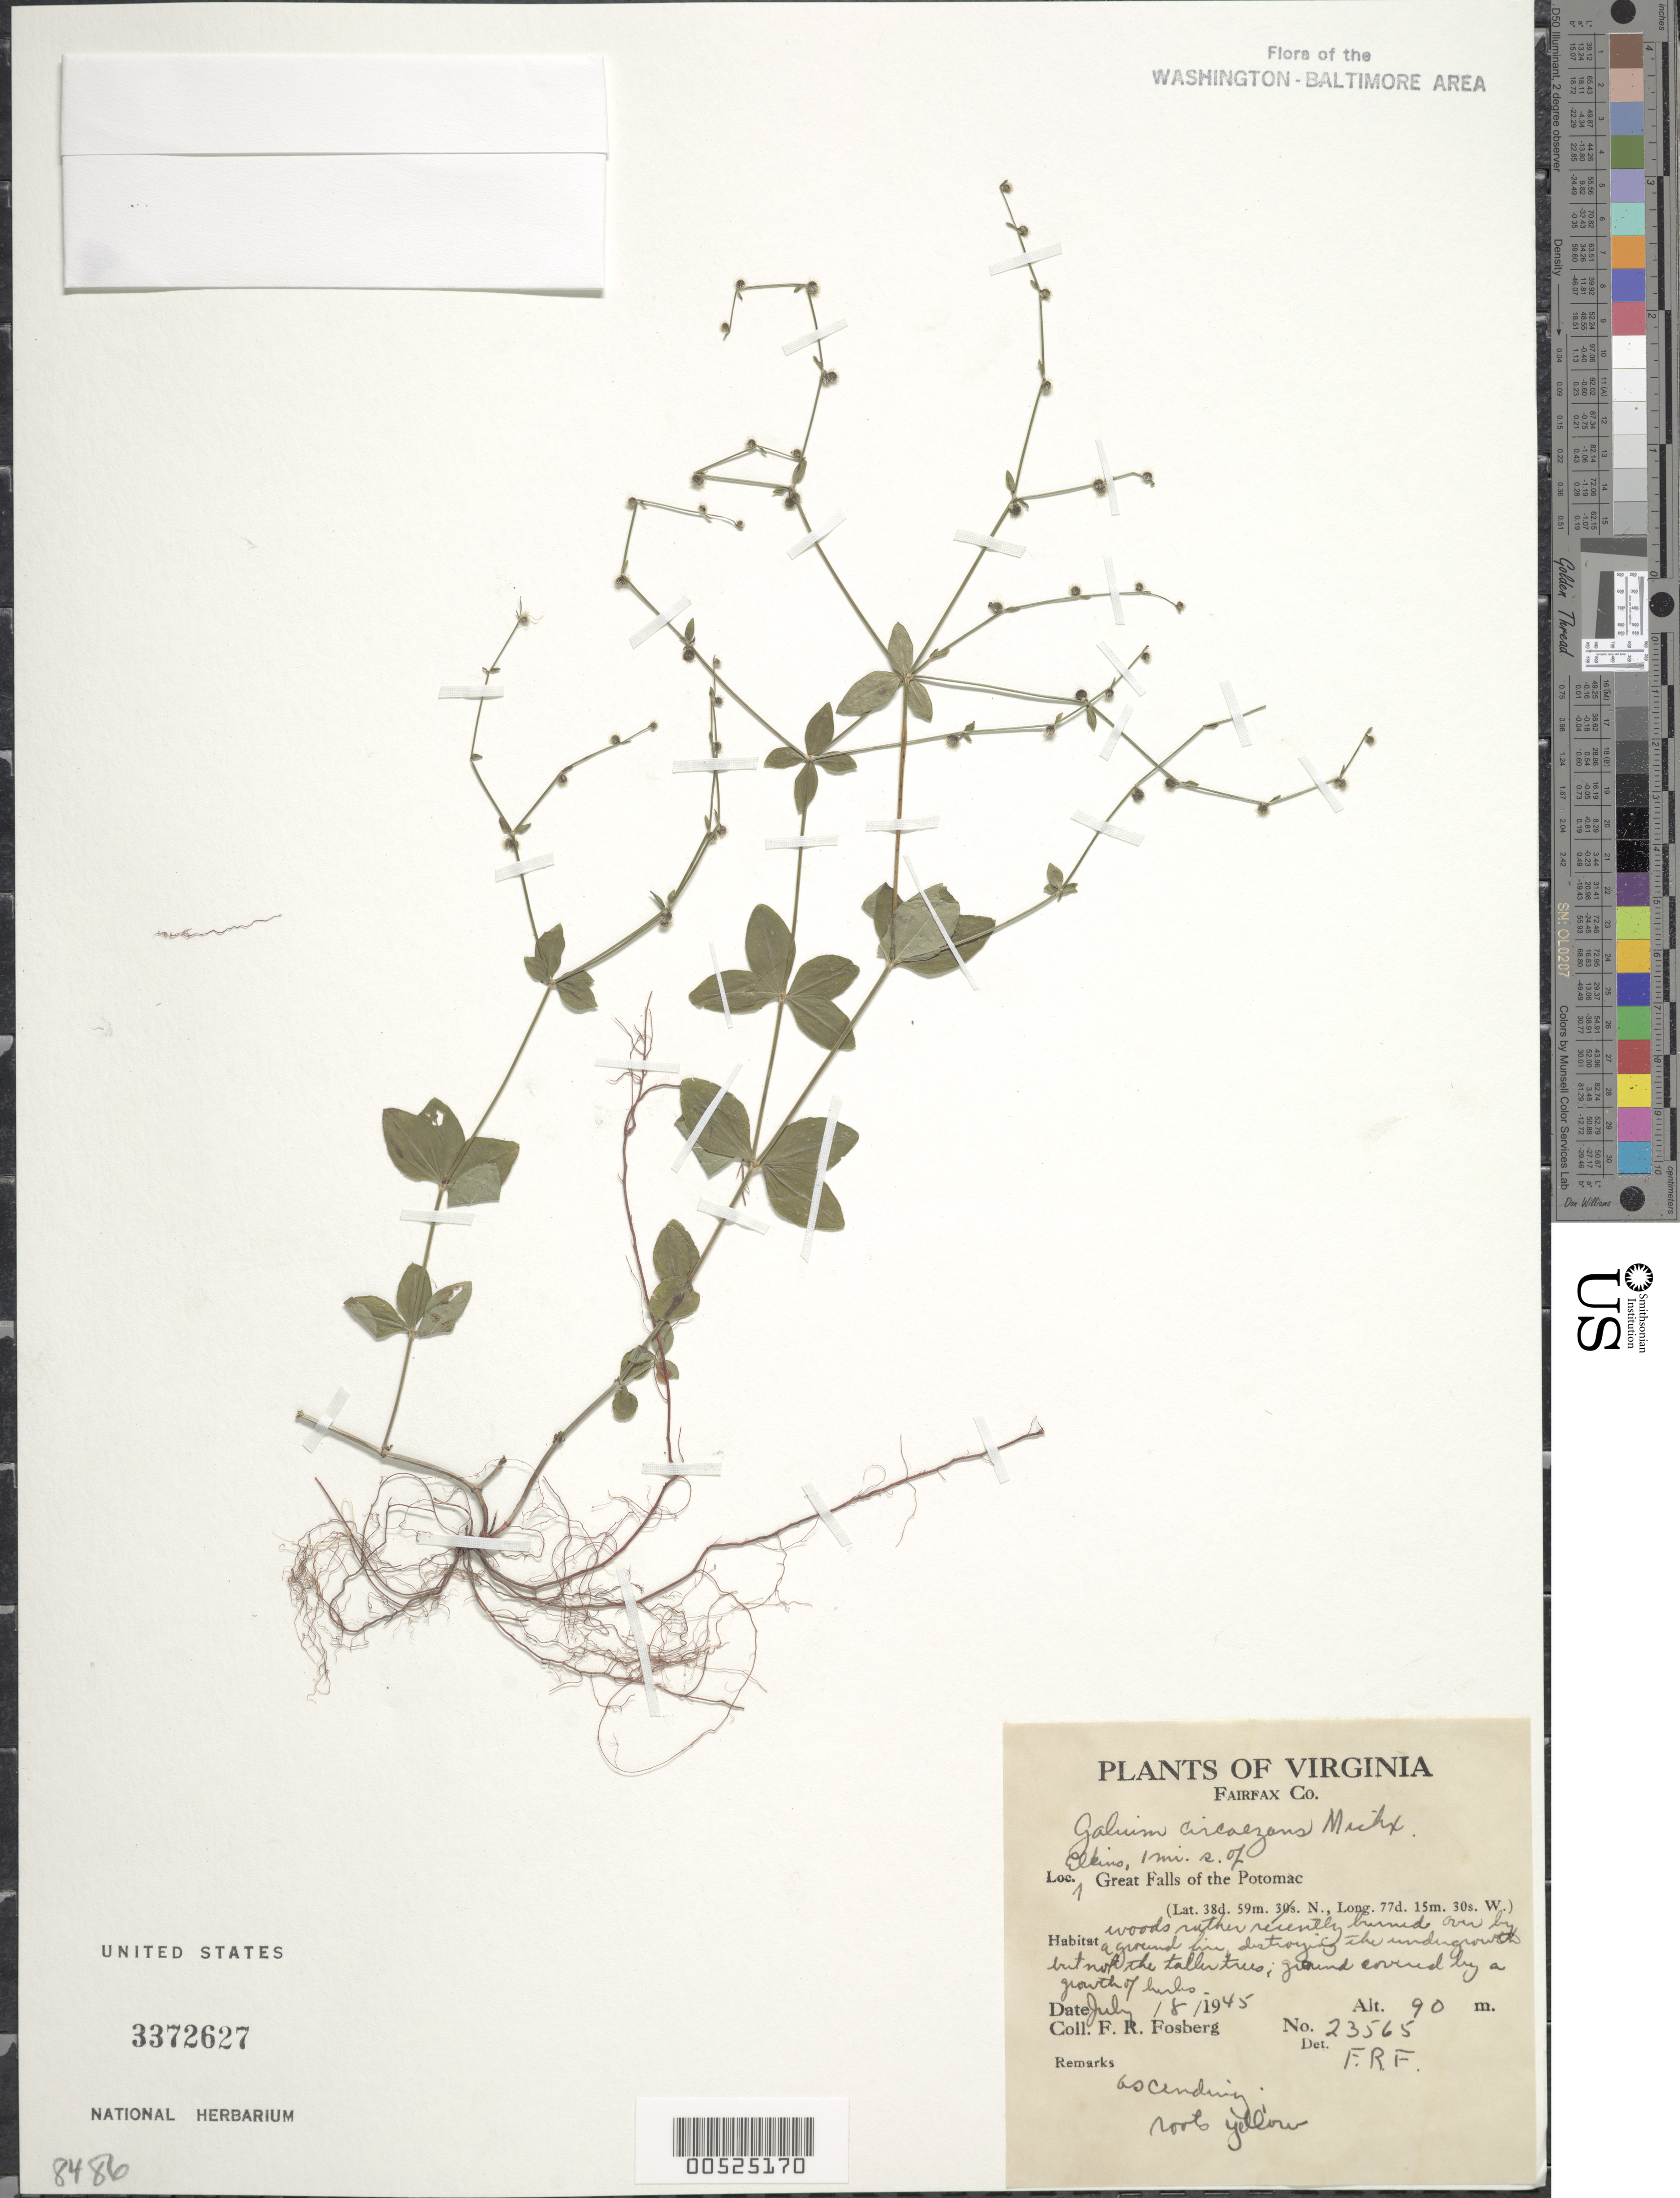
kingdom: Plantae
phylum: Tracheophyta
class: Magnoliopsida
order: Gentianales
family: Rubiaceae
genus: Galium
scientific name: Galium circaezans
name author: Michx.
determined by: Fosberg, F. R.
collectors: F. R. Fosberg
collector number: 23565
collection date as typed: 08 Jul 1945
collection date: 1945-07-08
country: United States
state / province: Virginia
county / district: Fairfax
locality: Great Falls of the Potomac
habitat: Woods rather recently burned by a ground fire, ground covered by a herbs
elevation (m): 90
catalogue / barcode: US 3372627